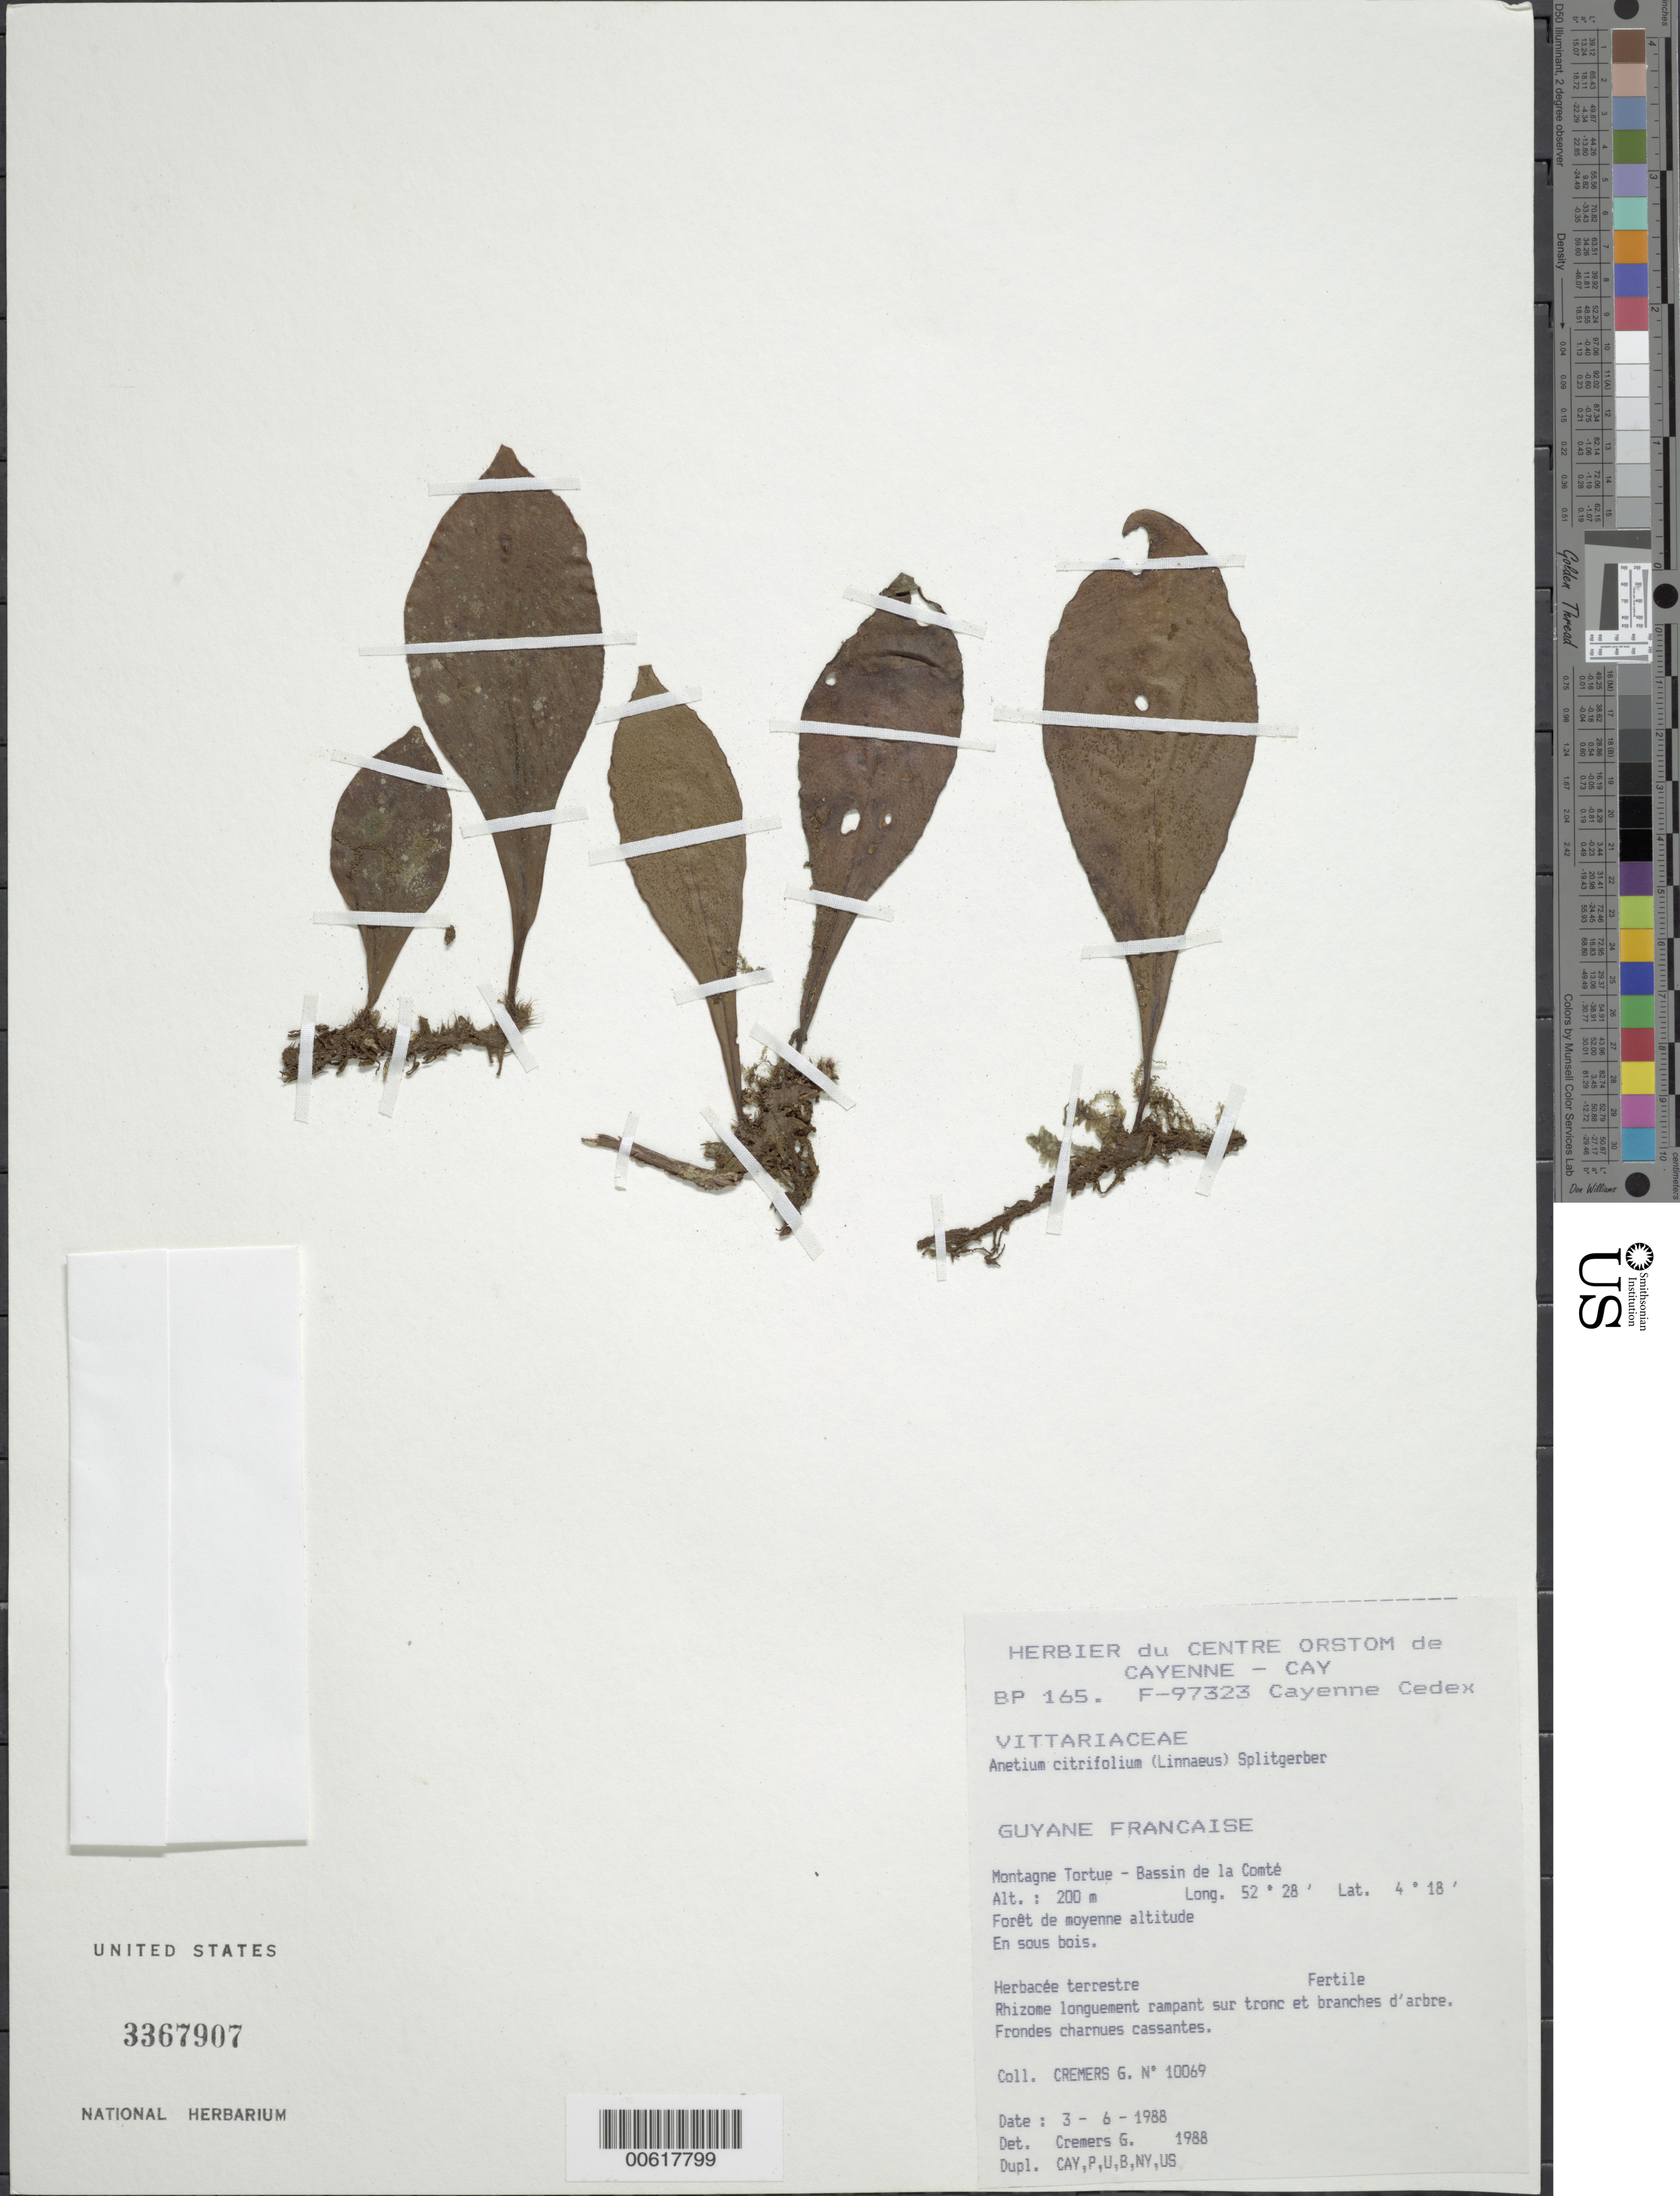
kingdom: Plantae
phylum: Tracheophyta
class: Polypodiopsida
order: Polypodiales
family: Pteridaceae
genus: Anetium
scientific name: Anetium citrifolium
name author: (L.) Splitg.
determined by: Cremers, Georges A.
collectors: G. Cremers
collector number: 10069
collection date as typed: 3-Jun-88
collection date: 1988-06-03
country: French Guiana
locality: Montagne Tortue, Bassin de la Comte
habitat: Forest, at middle altitude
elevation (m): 200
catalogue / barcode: US 3367907